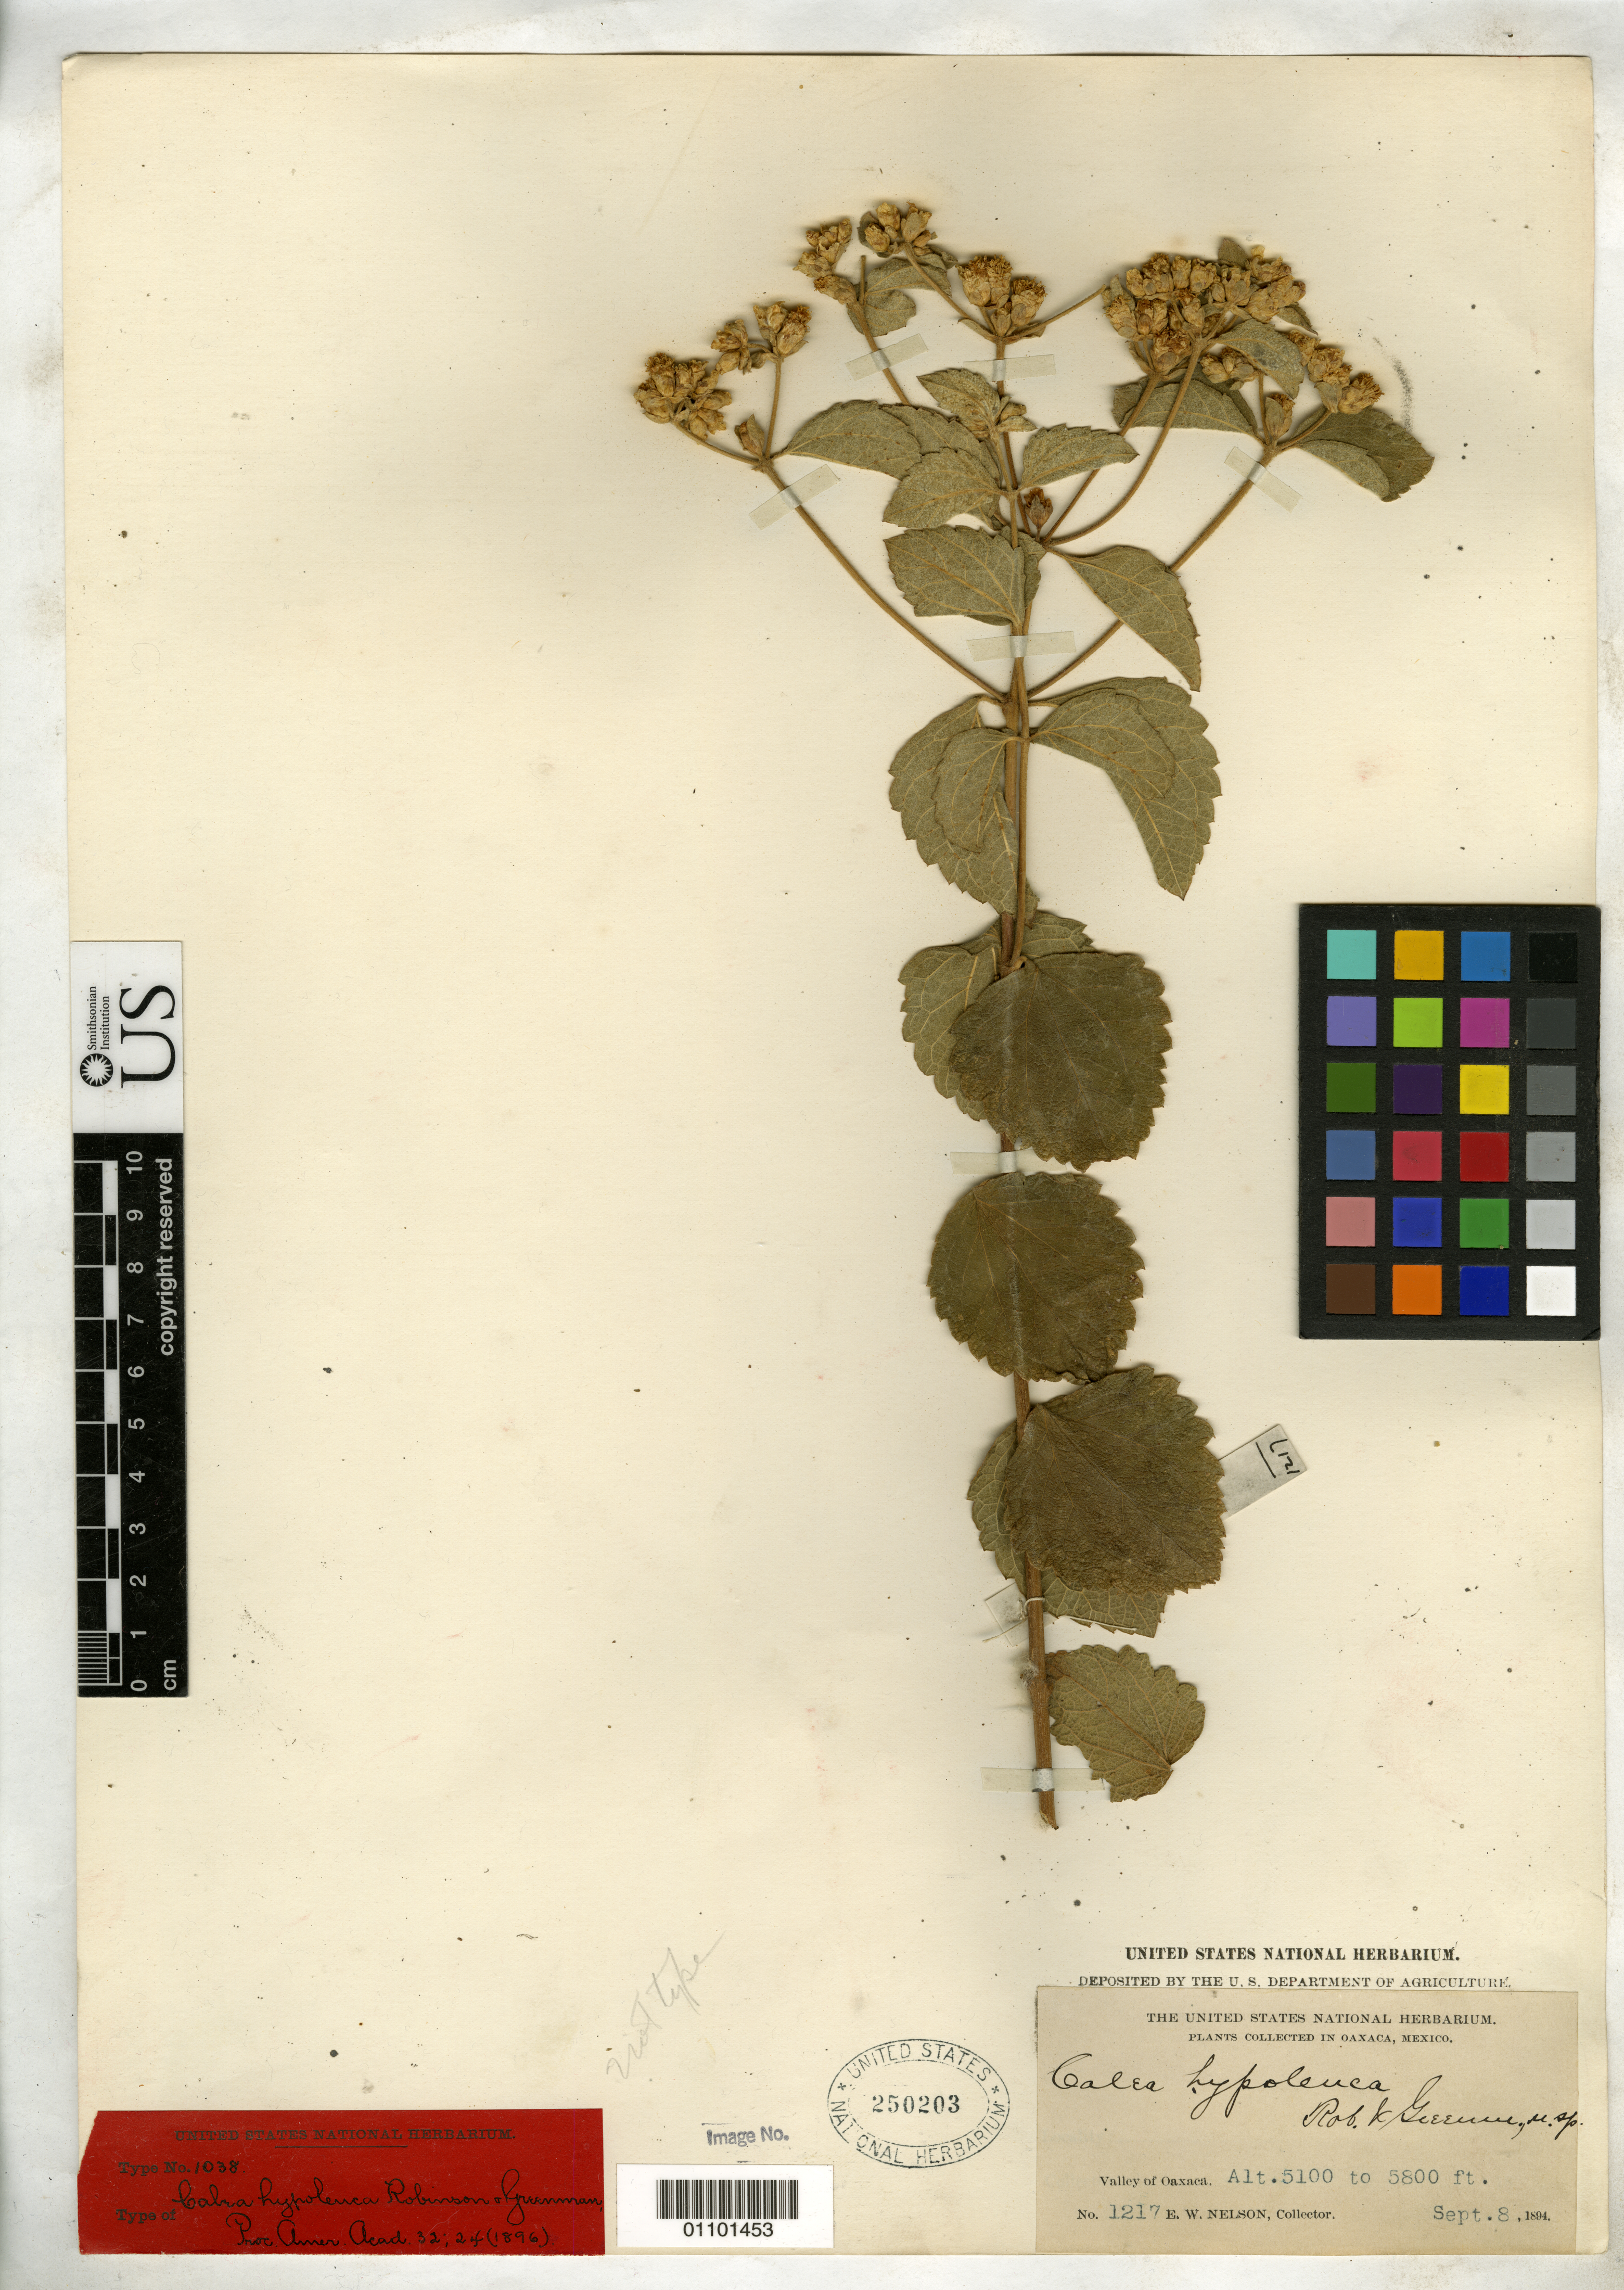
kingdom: Plantae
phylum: Tracheophyta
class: Magnoliopsida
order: Asterales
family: Asteraceae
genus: Calea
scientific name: Calea hypoleuca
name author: B.L. Rob. & Greenm.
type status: Syntype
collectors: E. W. Nelson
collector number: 1217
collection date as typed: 08 Sep 1894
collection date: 1894-09-08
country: Mexico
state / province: Oaxaca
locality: Valley of Oaxaca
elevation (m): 1554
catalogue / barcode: US 250203